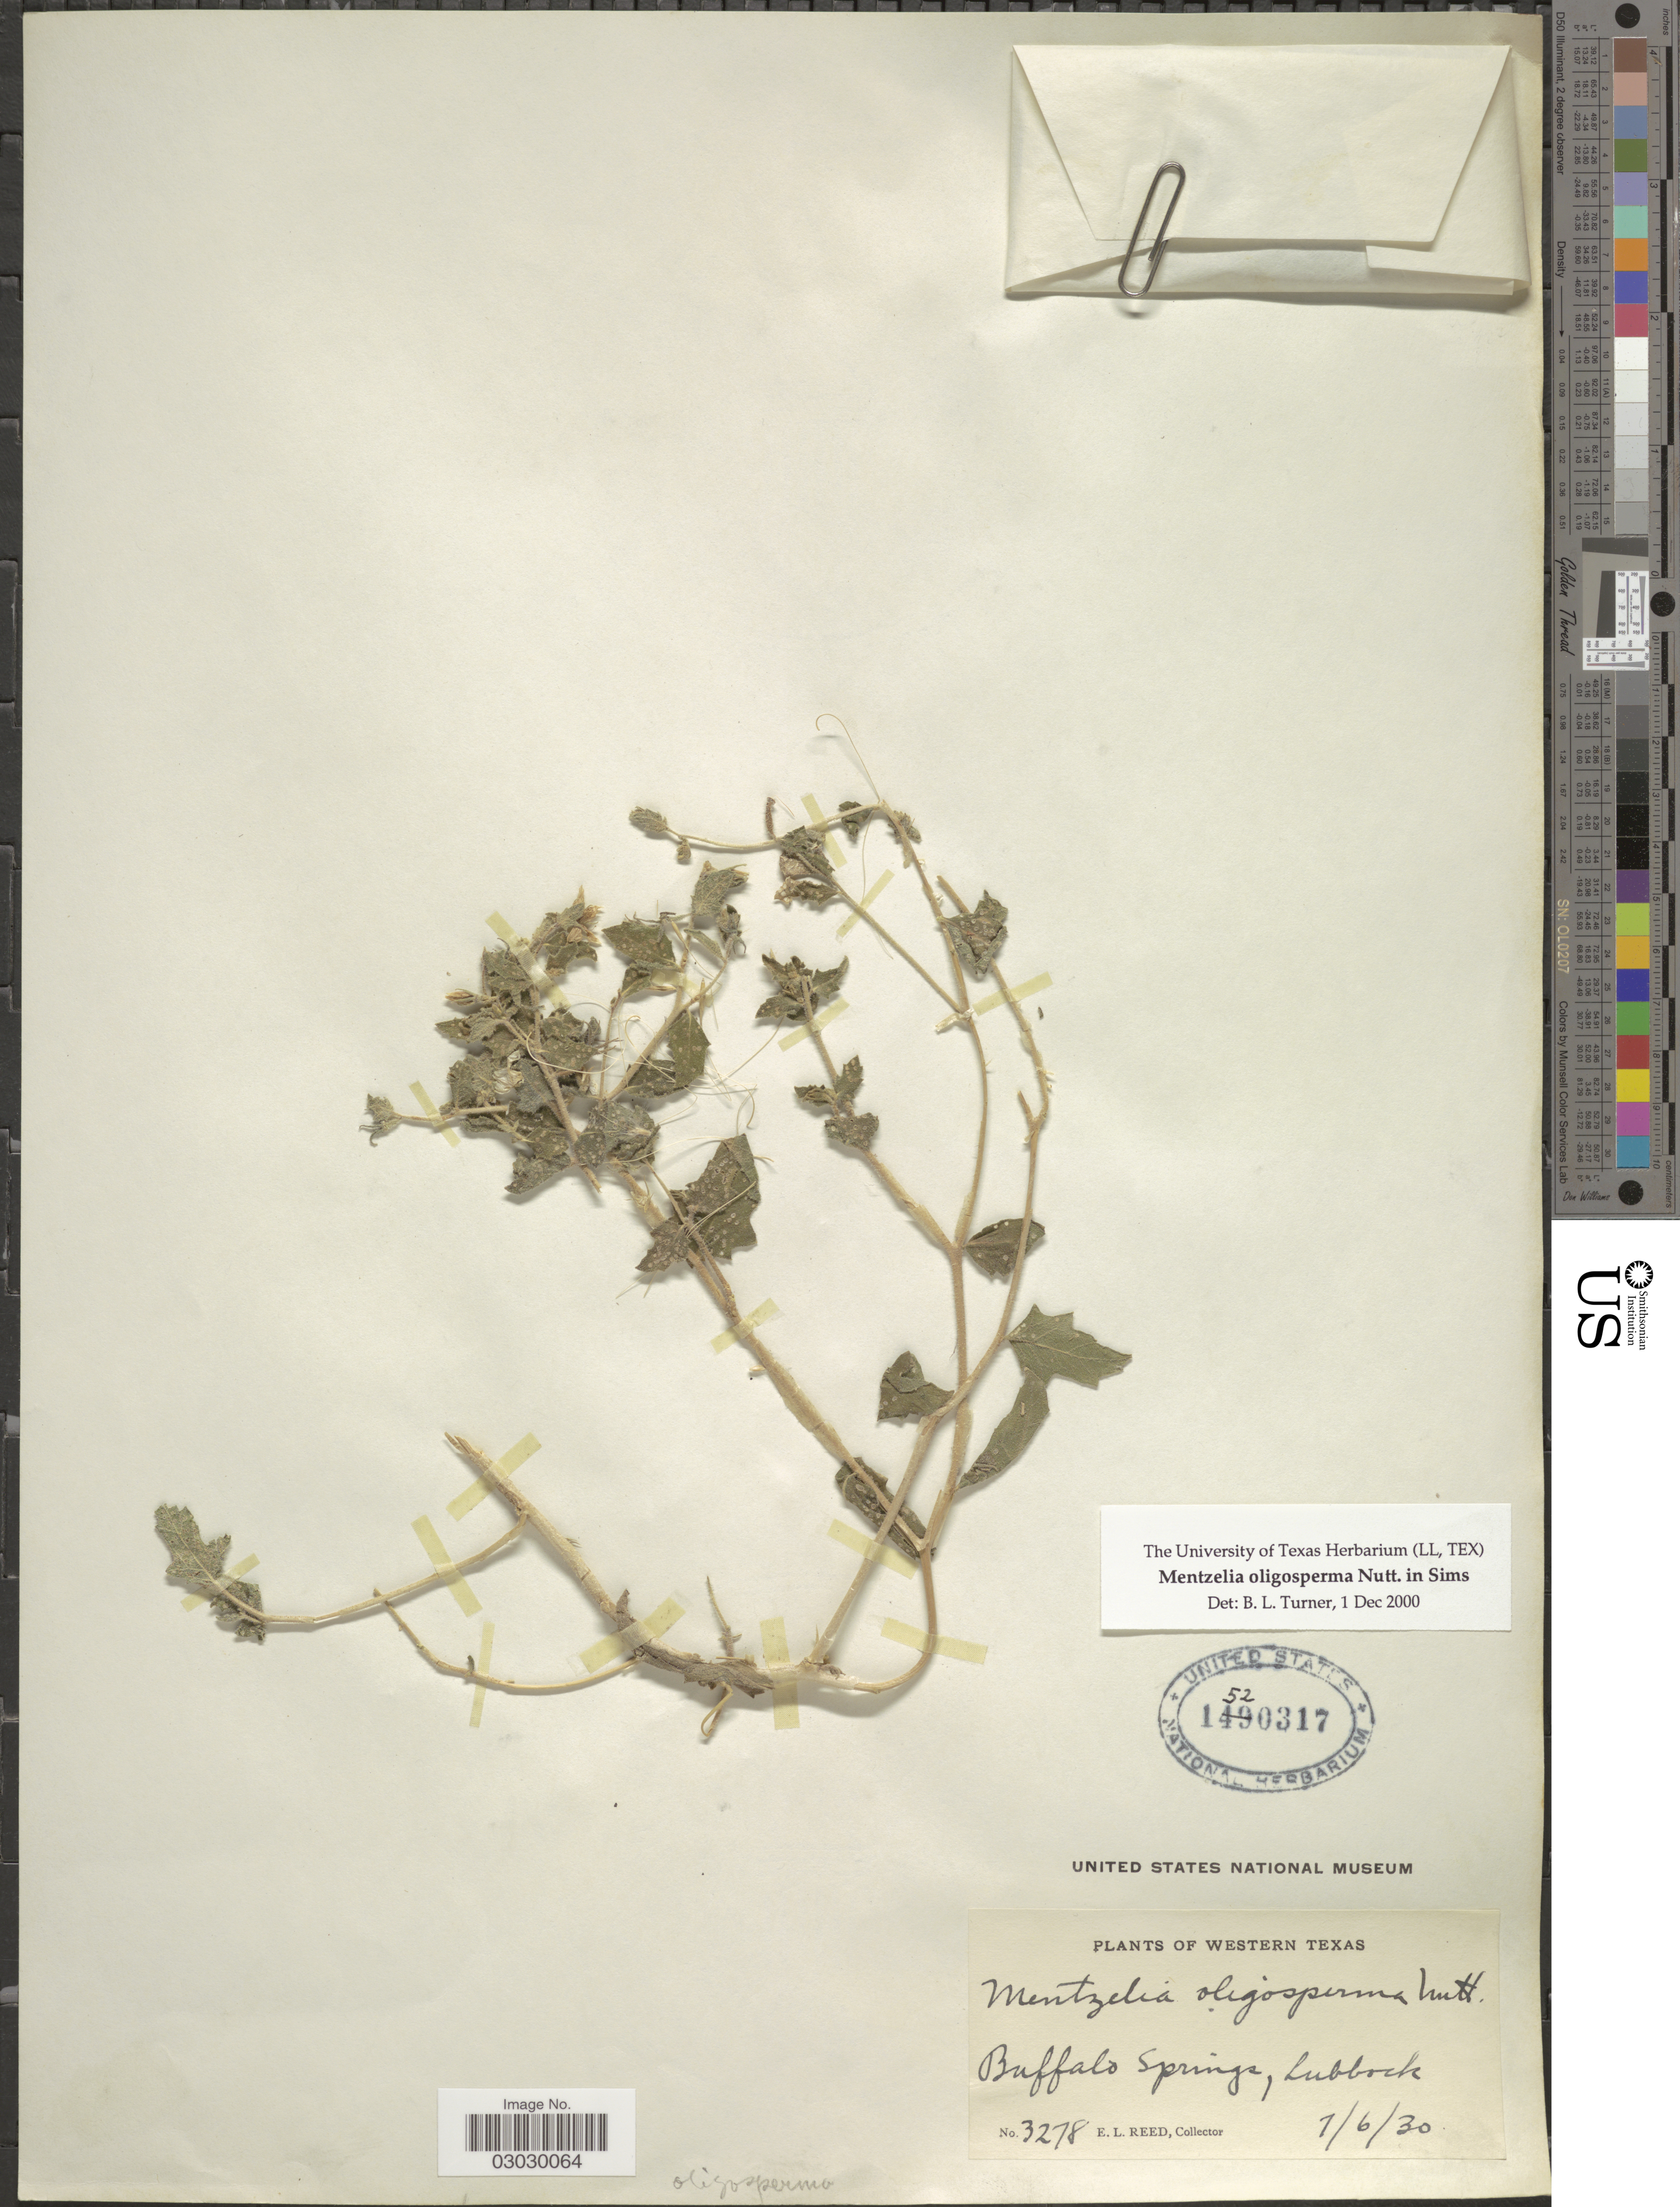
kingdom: Plantae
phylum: Tracheophyta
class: Magnoliopsida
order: Cornales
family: Loasaceae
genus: Mentzelia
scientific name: Mentzelia oligosperma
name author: Nutt. ex Sims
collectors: E. Reed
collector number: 3278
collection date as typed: Transcribed d/m/y: 6/7/30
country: United States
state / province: Texas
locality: Western Texas. Buffalo Springs, Lubbock.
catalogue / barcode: US 1520317